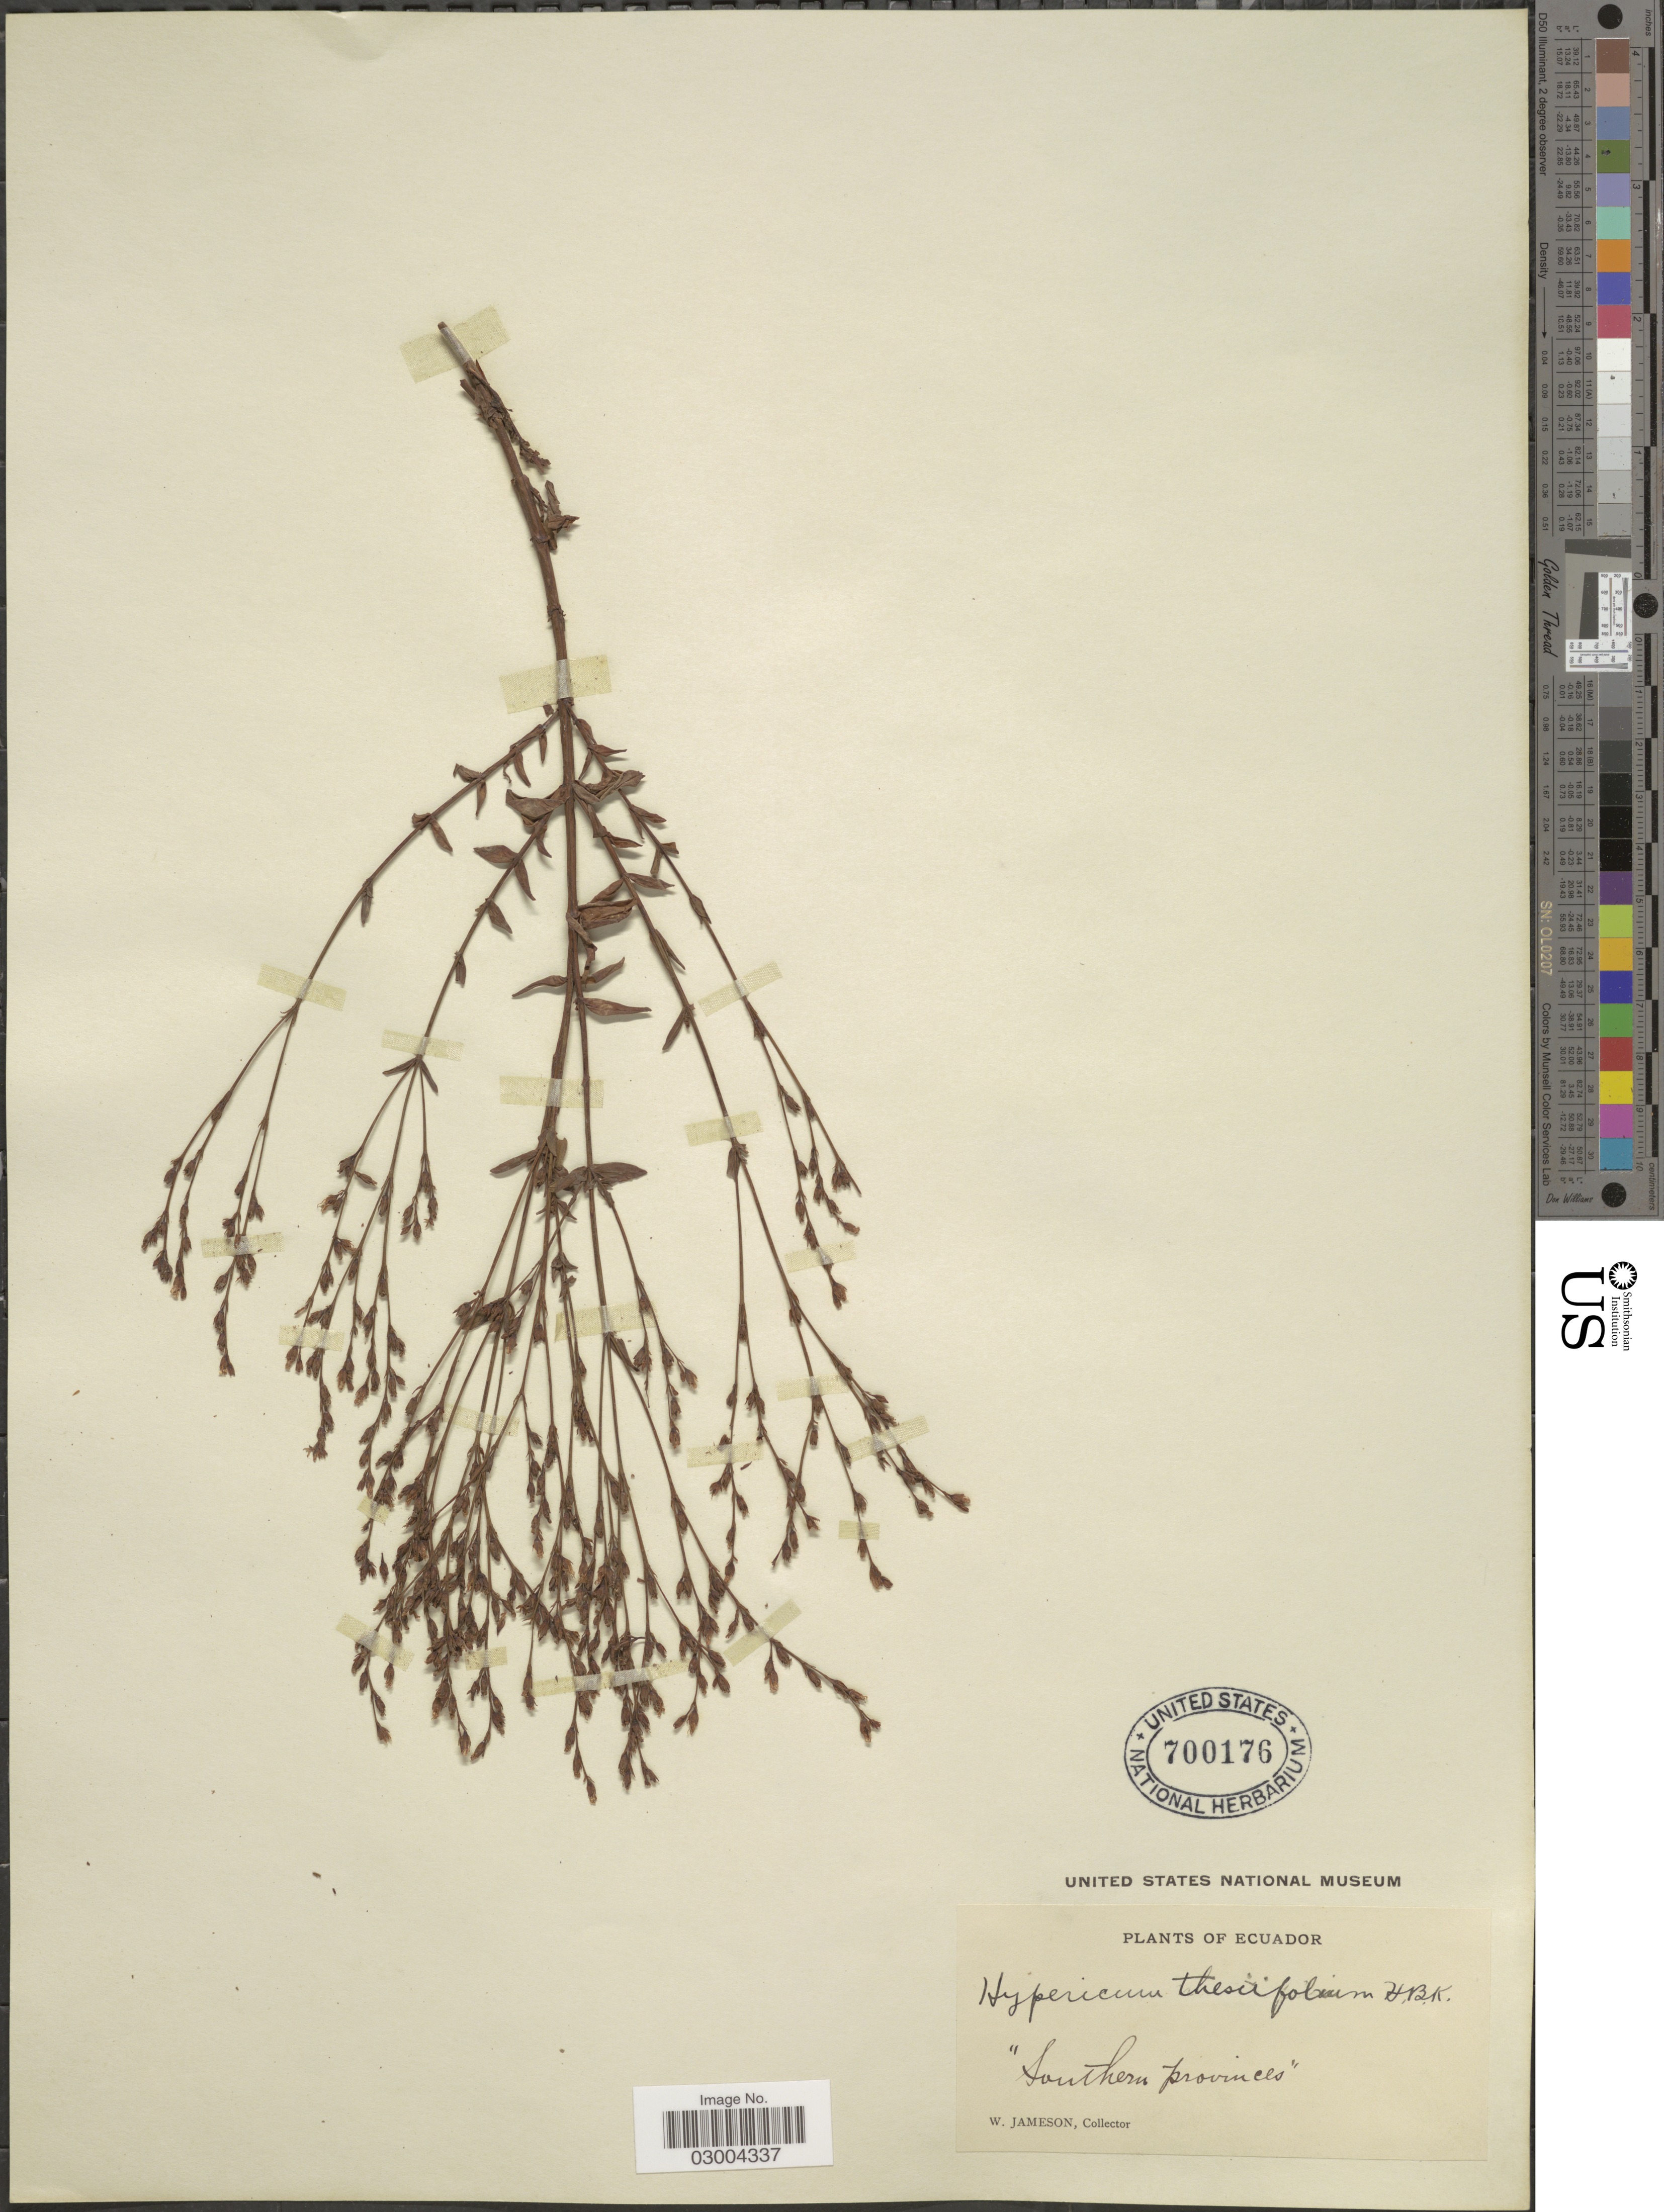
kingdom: Plantae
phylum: Tracheophyta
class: Magnoliopsida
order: Malpighiales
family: Hypericaceae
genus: Hypericum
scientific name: Hypericum thesiifolium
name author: Kunth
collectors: W. Jameson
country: Ecuador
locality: Southern provinces.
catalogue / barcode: US 700176